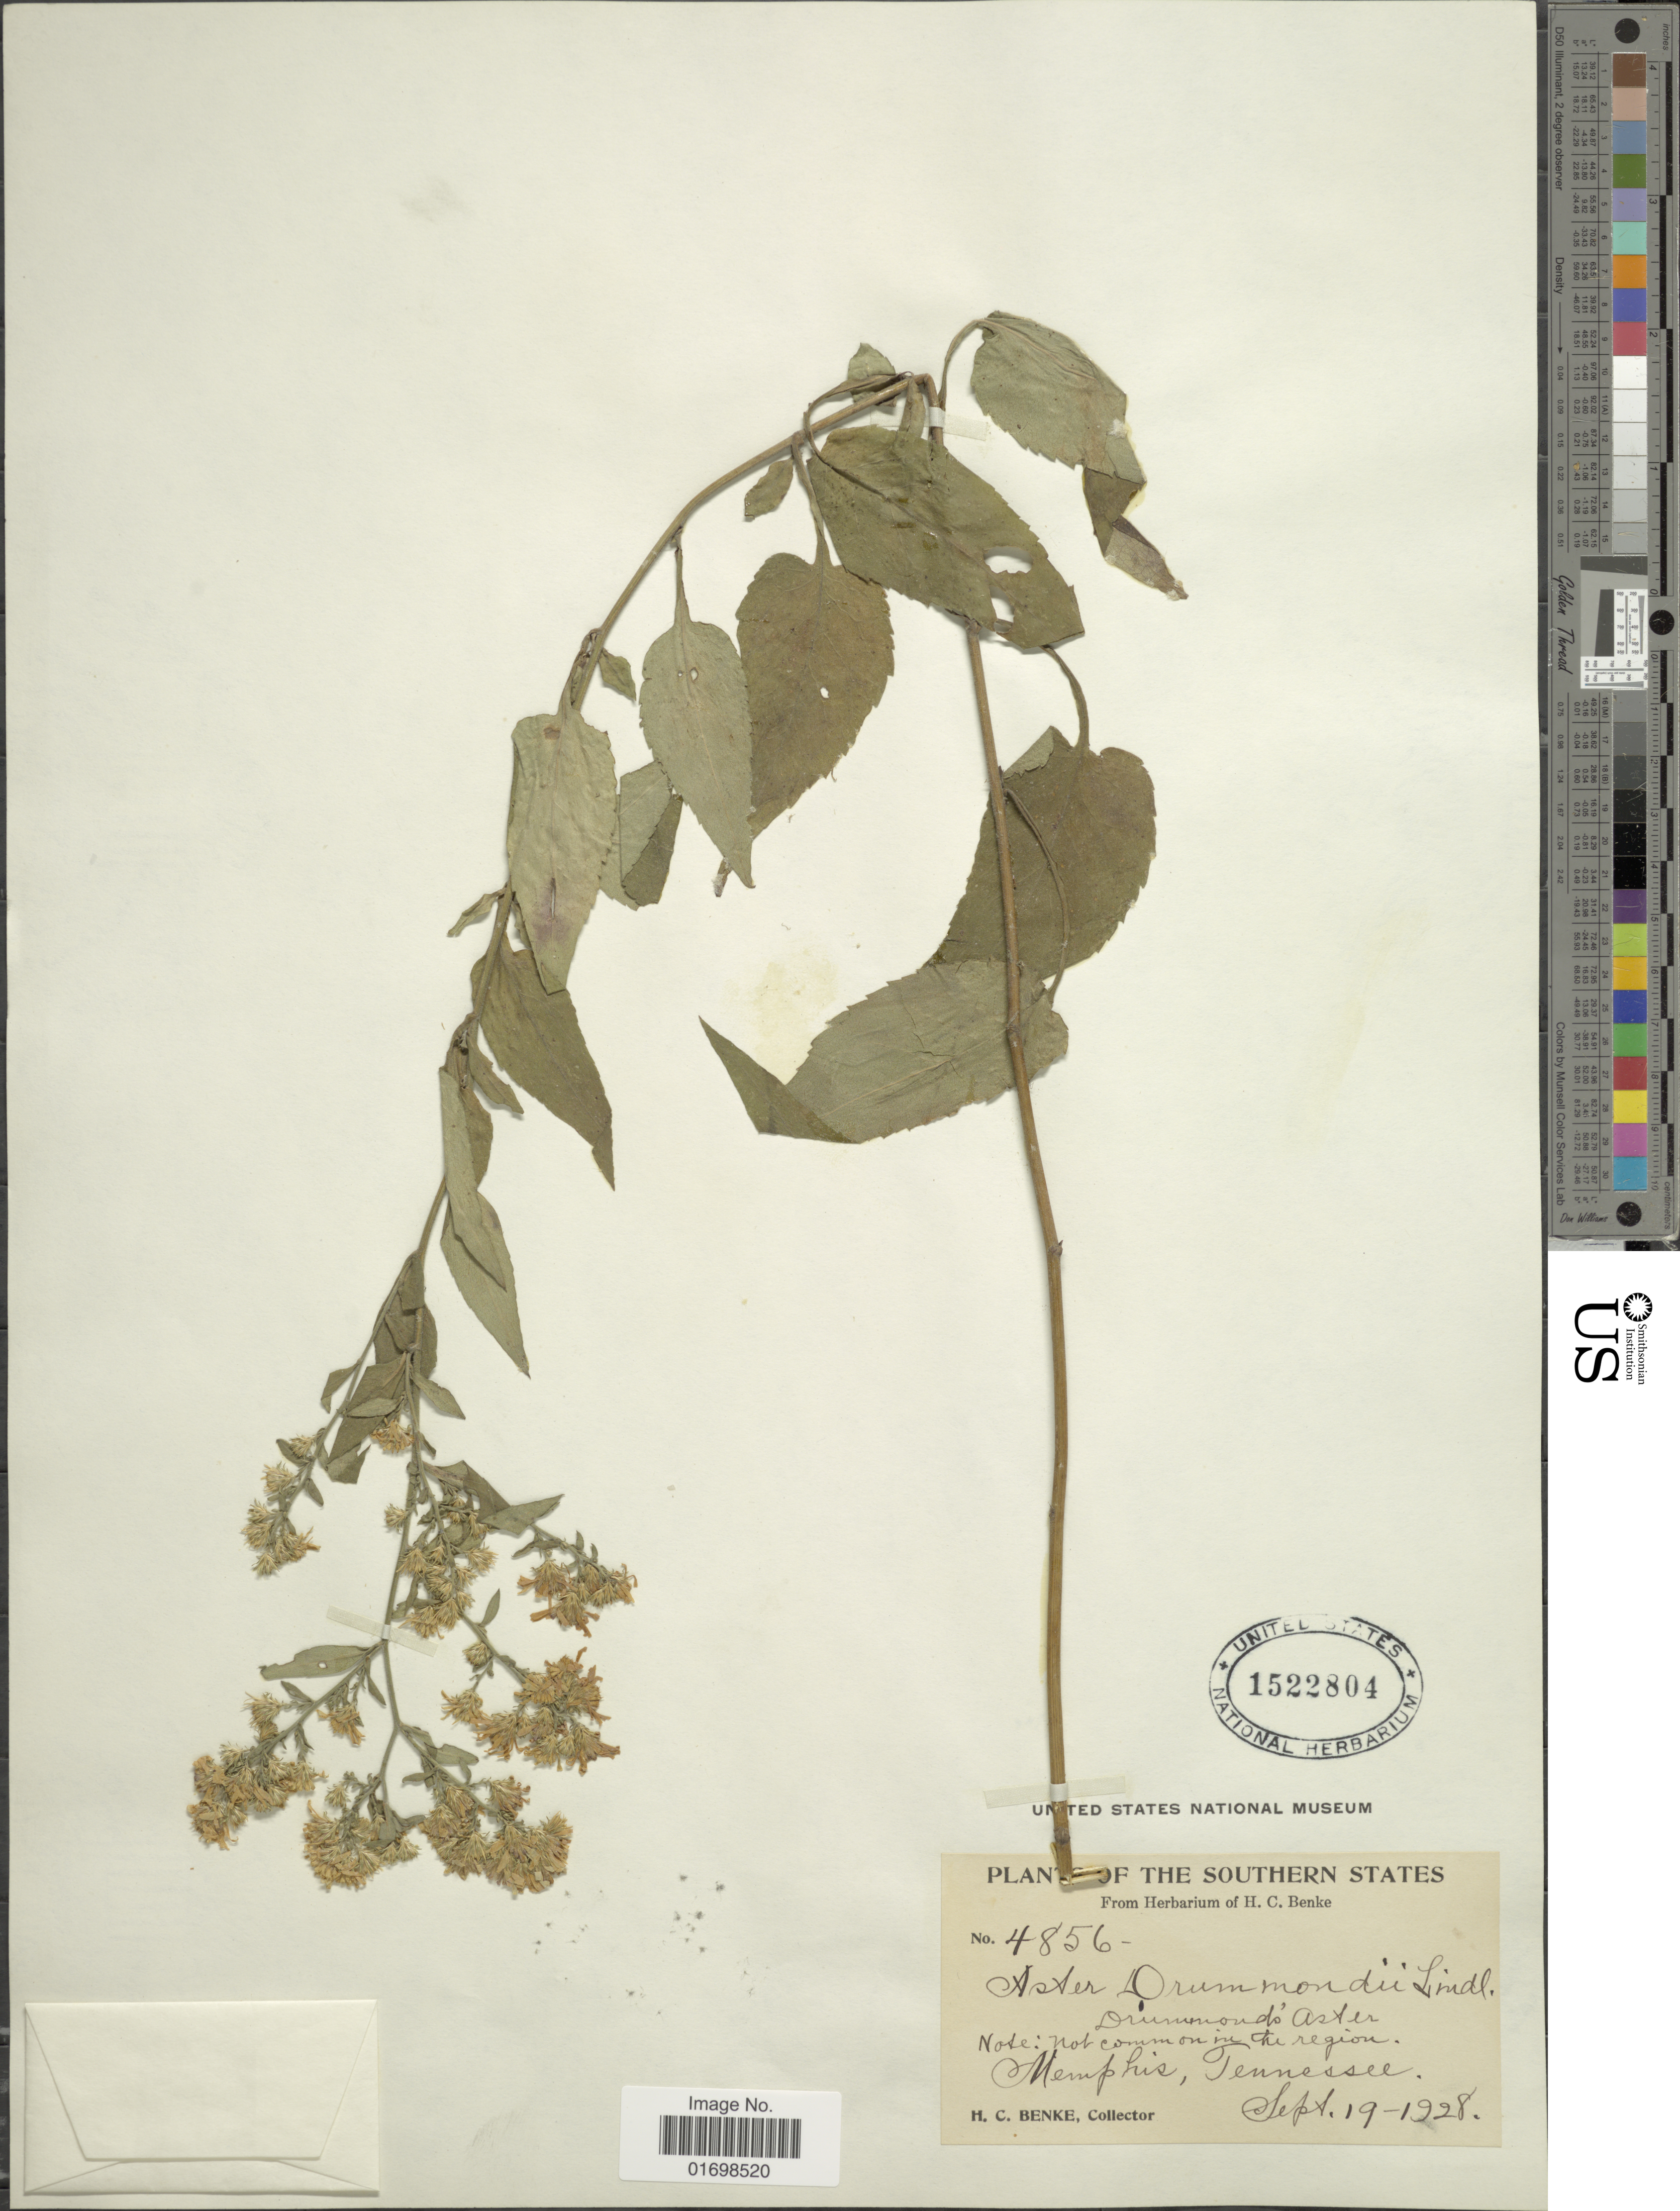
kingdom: Plantae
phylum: Tracheophyta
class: Magnoliopsida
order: Asterales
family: Asteraceae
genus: Symphyotrichum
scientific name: Symphyotrichum drummondii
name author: (Lindl.) G.L. Nesom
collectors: H. Benke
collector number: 4856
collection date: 1928-09-19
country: United States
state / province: Tennessee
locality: Memphis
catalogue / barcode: US 1522804